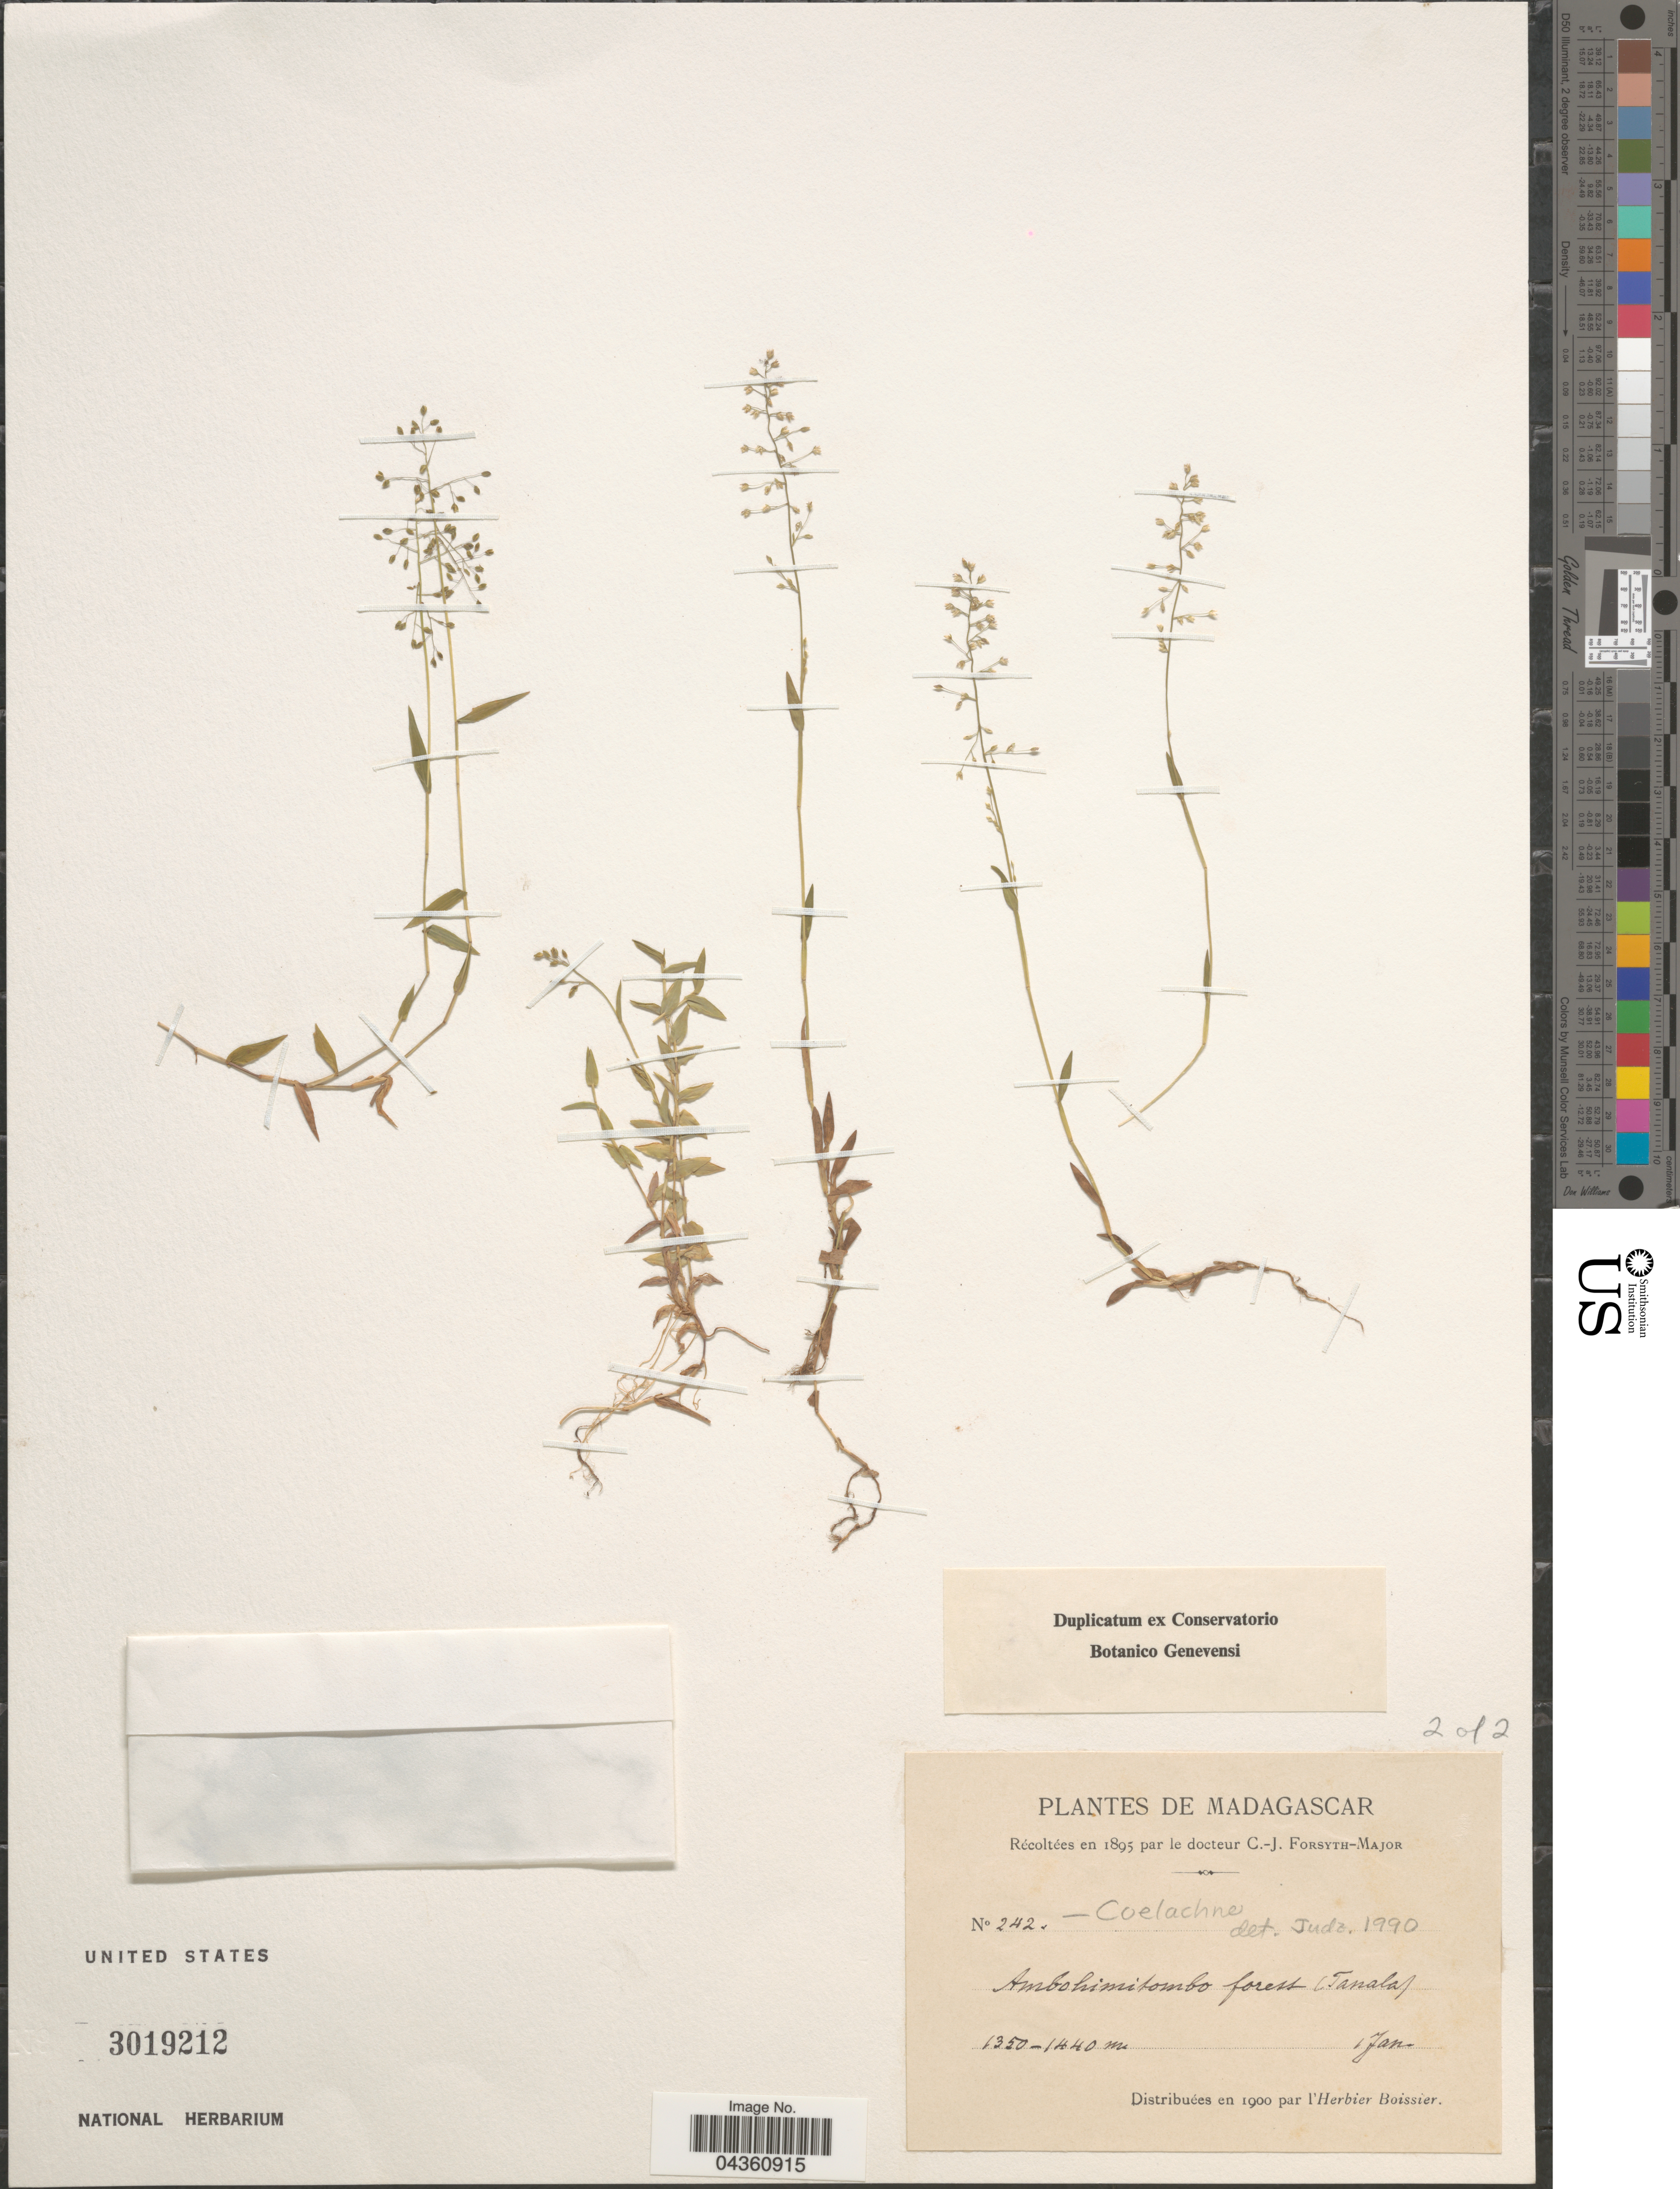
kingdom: Plantae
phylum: Tracheophyta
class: Liliopsida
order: Poales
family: Poaceae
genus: Coelachne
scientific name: Coelachne simpliciuscula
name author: (Wight & Arn. ex Steud.) Munro ex Benth.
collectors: C. I. Forsyth-Major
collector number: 242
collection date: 1895-01-01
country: Madagascar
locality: Ambohimitombo forest (Tanala).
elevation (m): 1350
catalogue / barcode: US 3019212